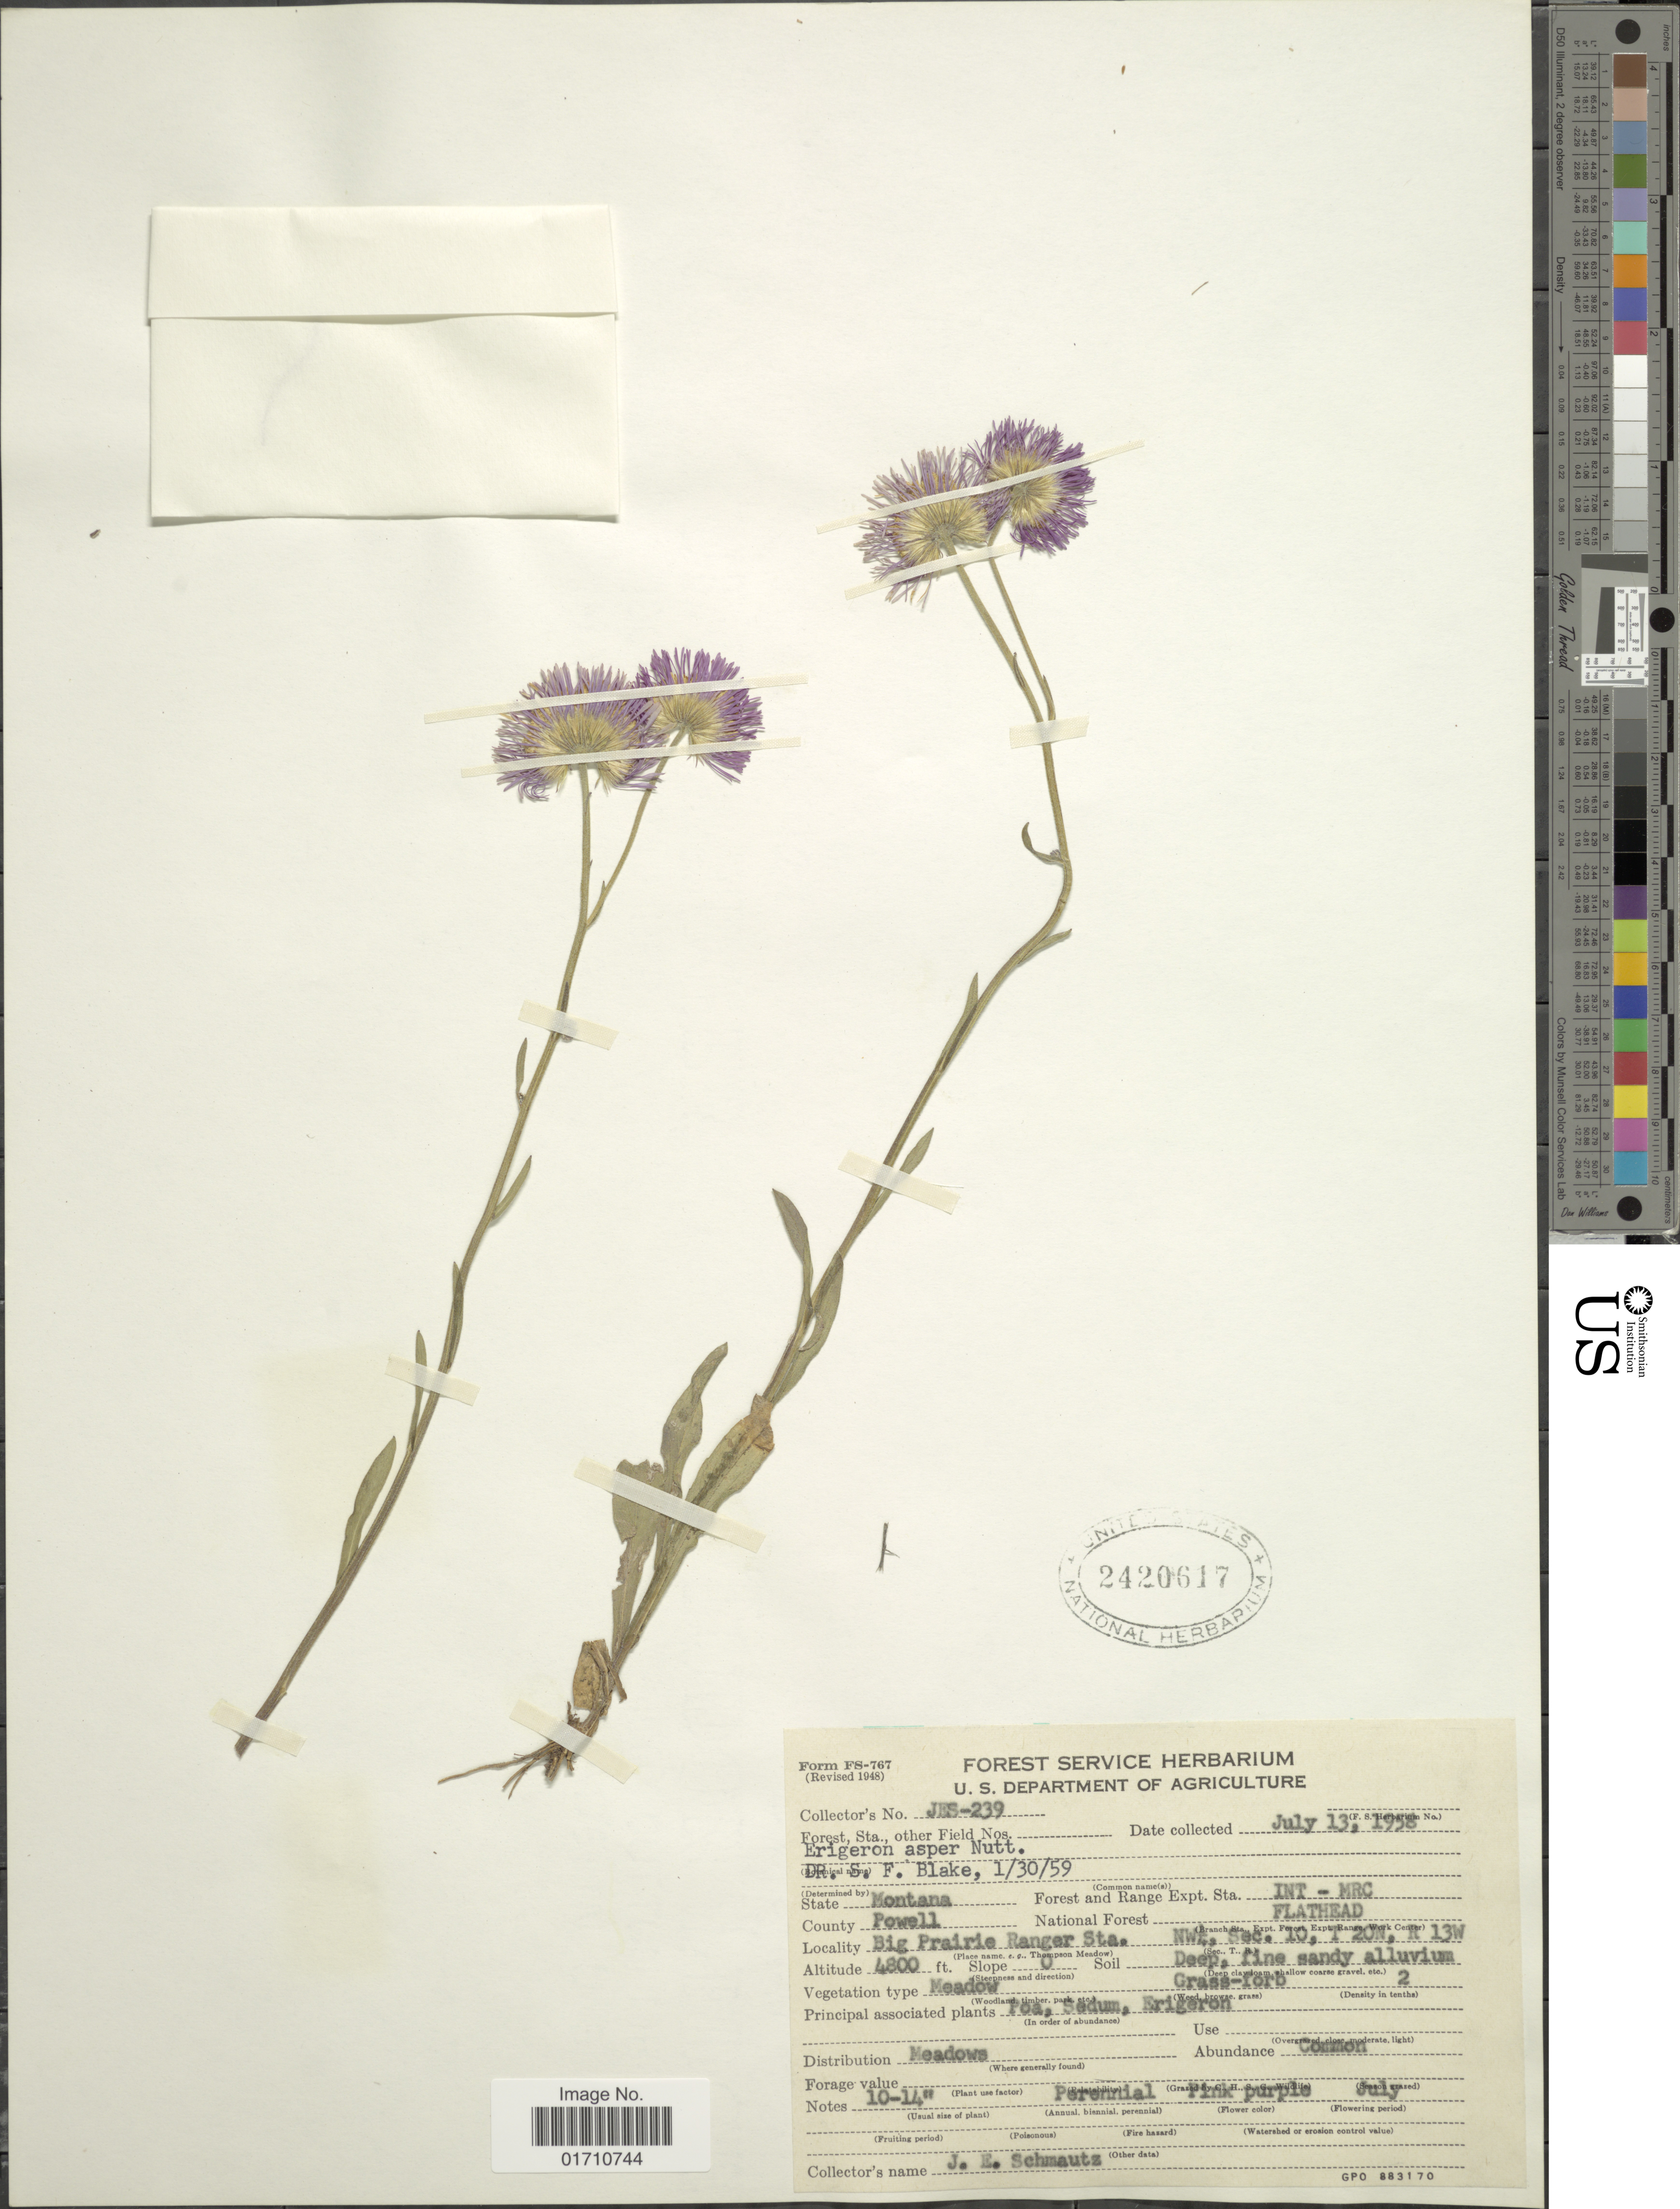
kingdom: Plantae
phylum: Tracheophyta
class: Magnoliopsida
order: Asterales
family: Asteraceae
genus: Erigeron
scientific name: Erigeron asper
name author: Nutt.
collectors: J. Schmautz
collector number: JES-239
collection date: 1958-07-13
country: United States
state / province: Montana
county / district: Powell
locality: National Forest Flathead, Big Prairie Ranger Sta. NWE. Sec. 10, T 20N, R 13W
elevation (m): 1463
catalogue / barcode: US 2420617